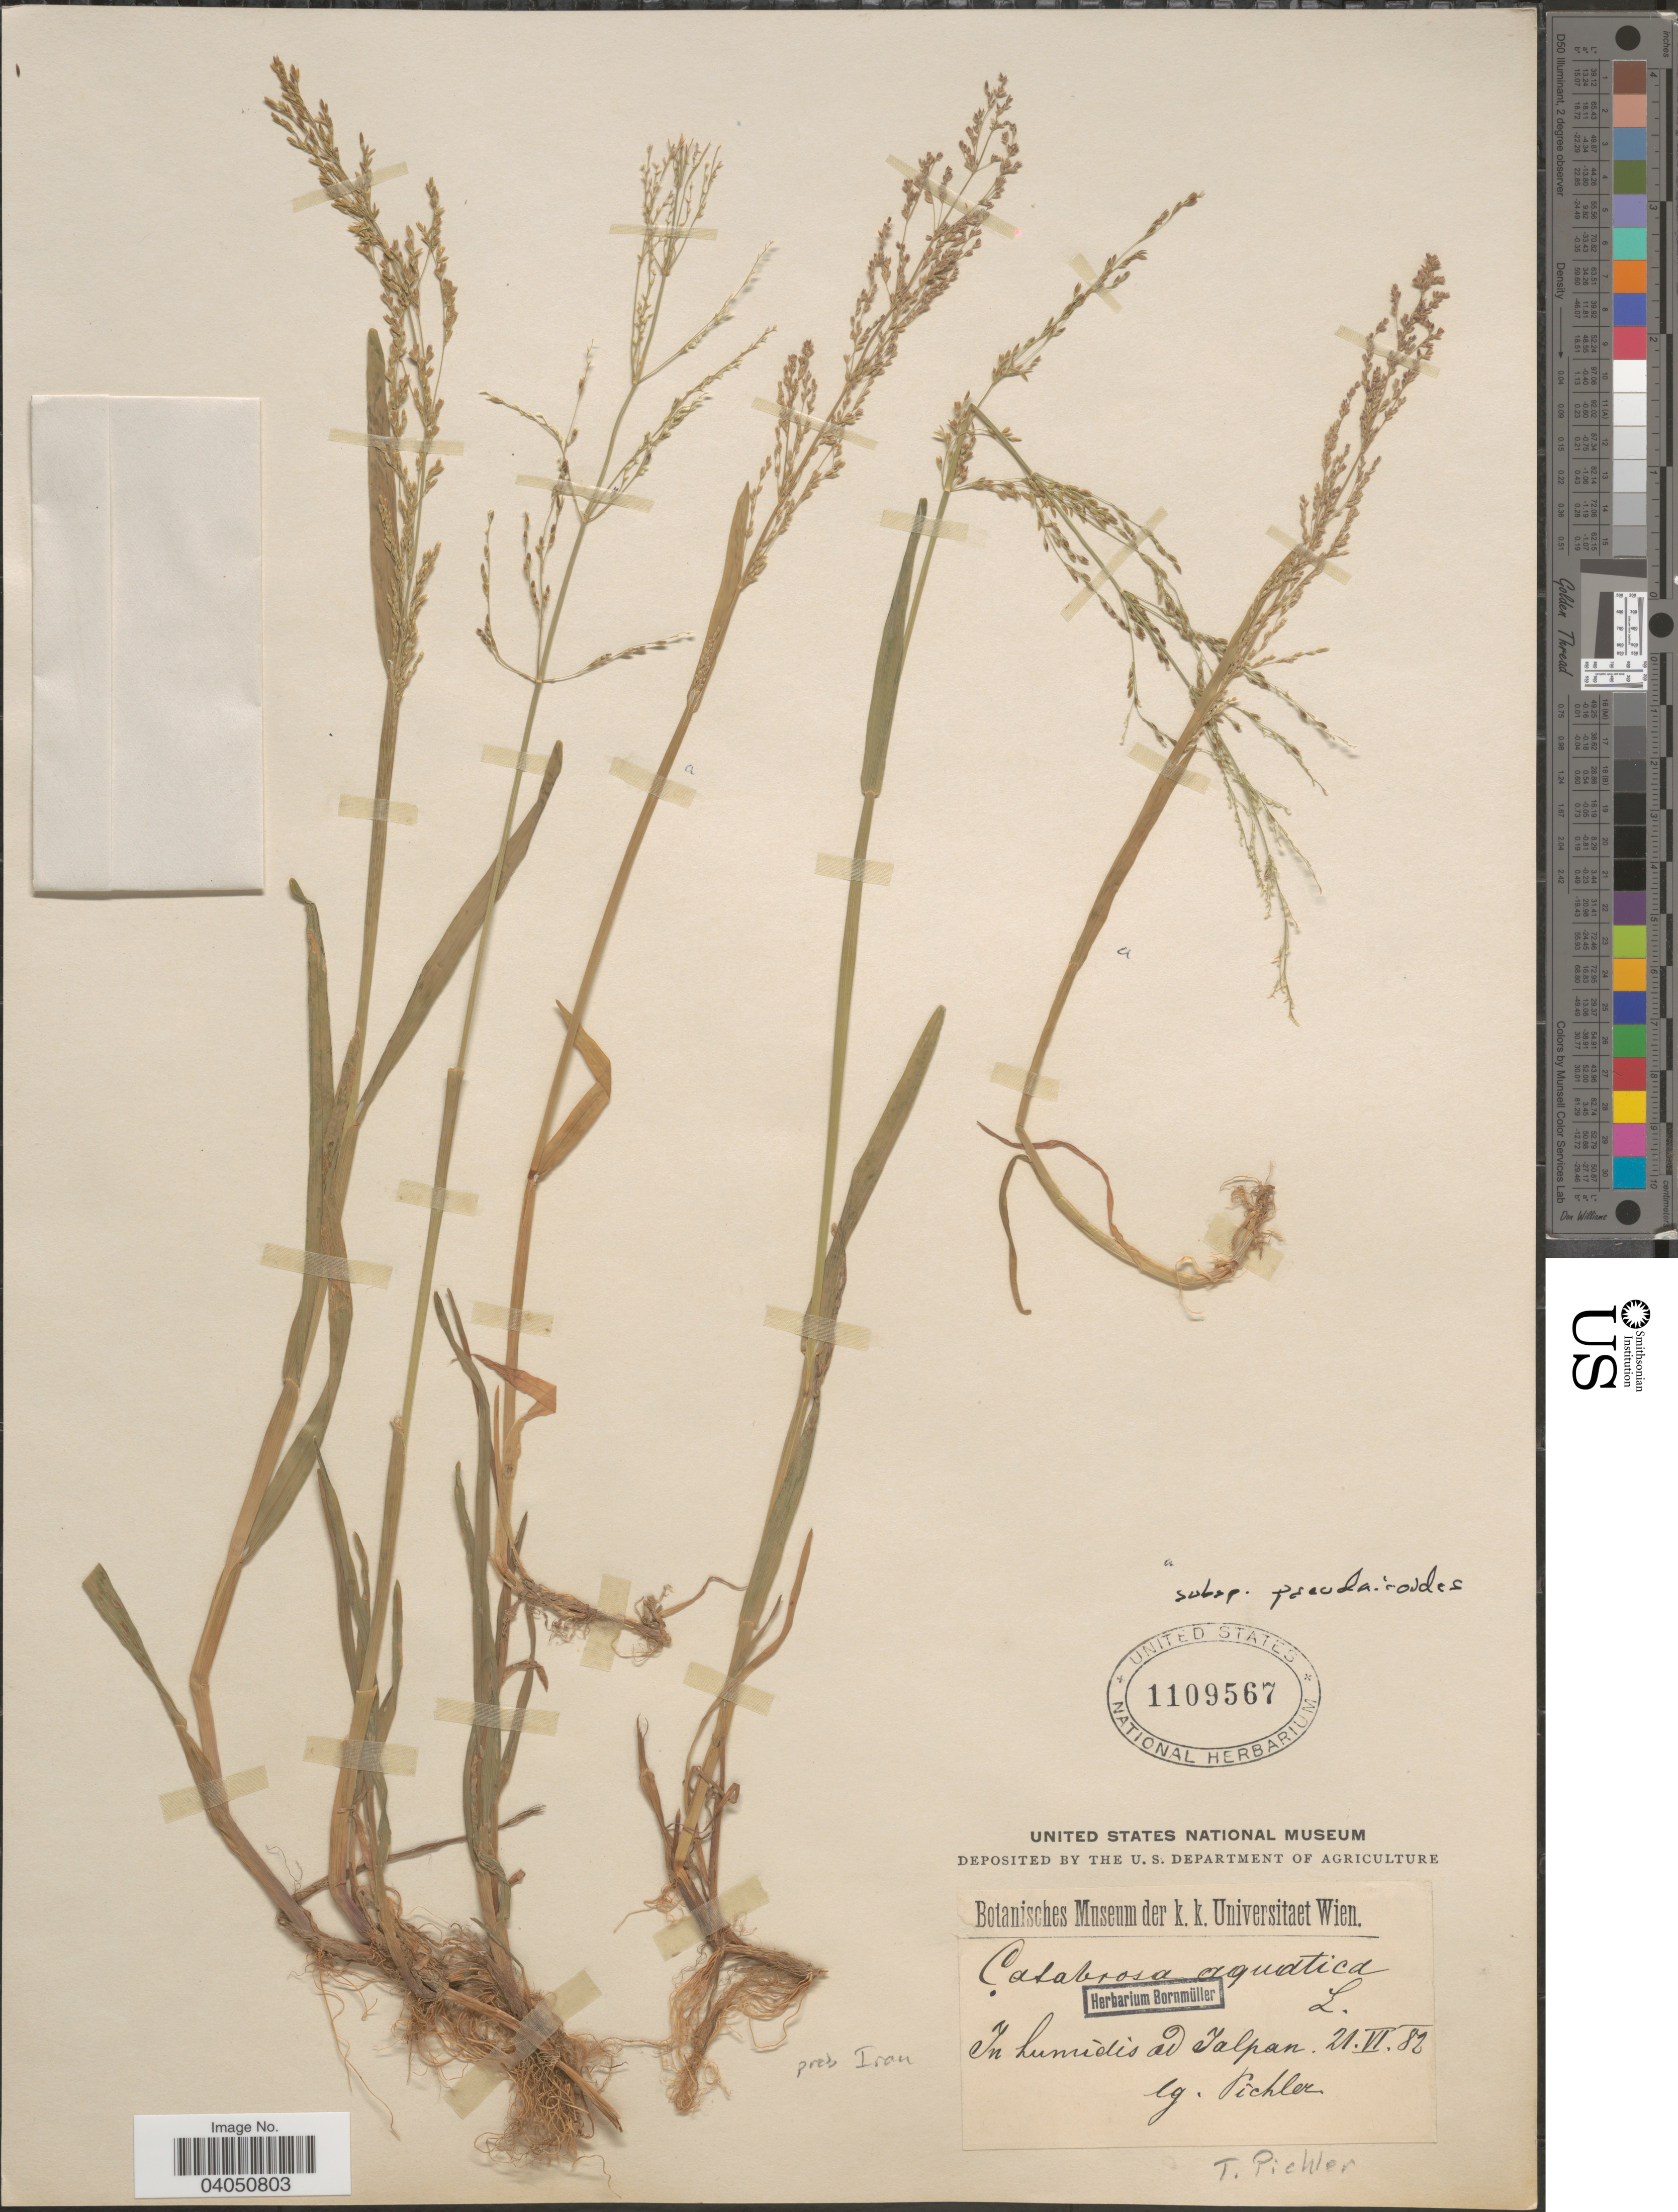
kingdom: Plantae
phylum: Tracheophyta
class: Liliopsida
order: Poales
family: Poaceae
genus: Catabrosa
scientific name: Catabrosa aquatica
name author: (L.) P. Beauv.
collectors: T. Pichler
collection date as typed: Transcribed d/m/y: 21/6/82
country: Austria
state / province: Wien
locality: In humidis ad Talpan [interpreted].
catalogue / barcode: US 1109567